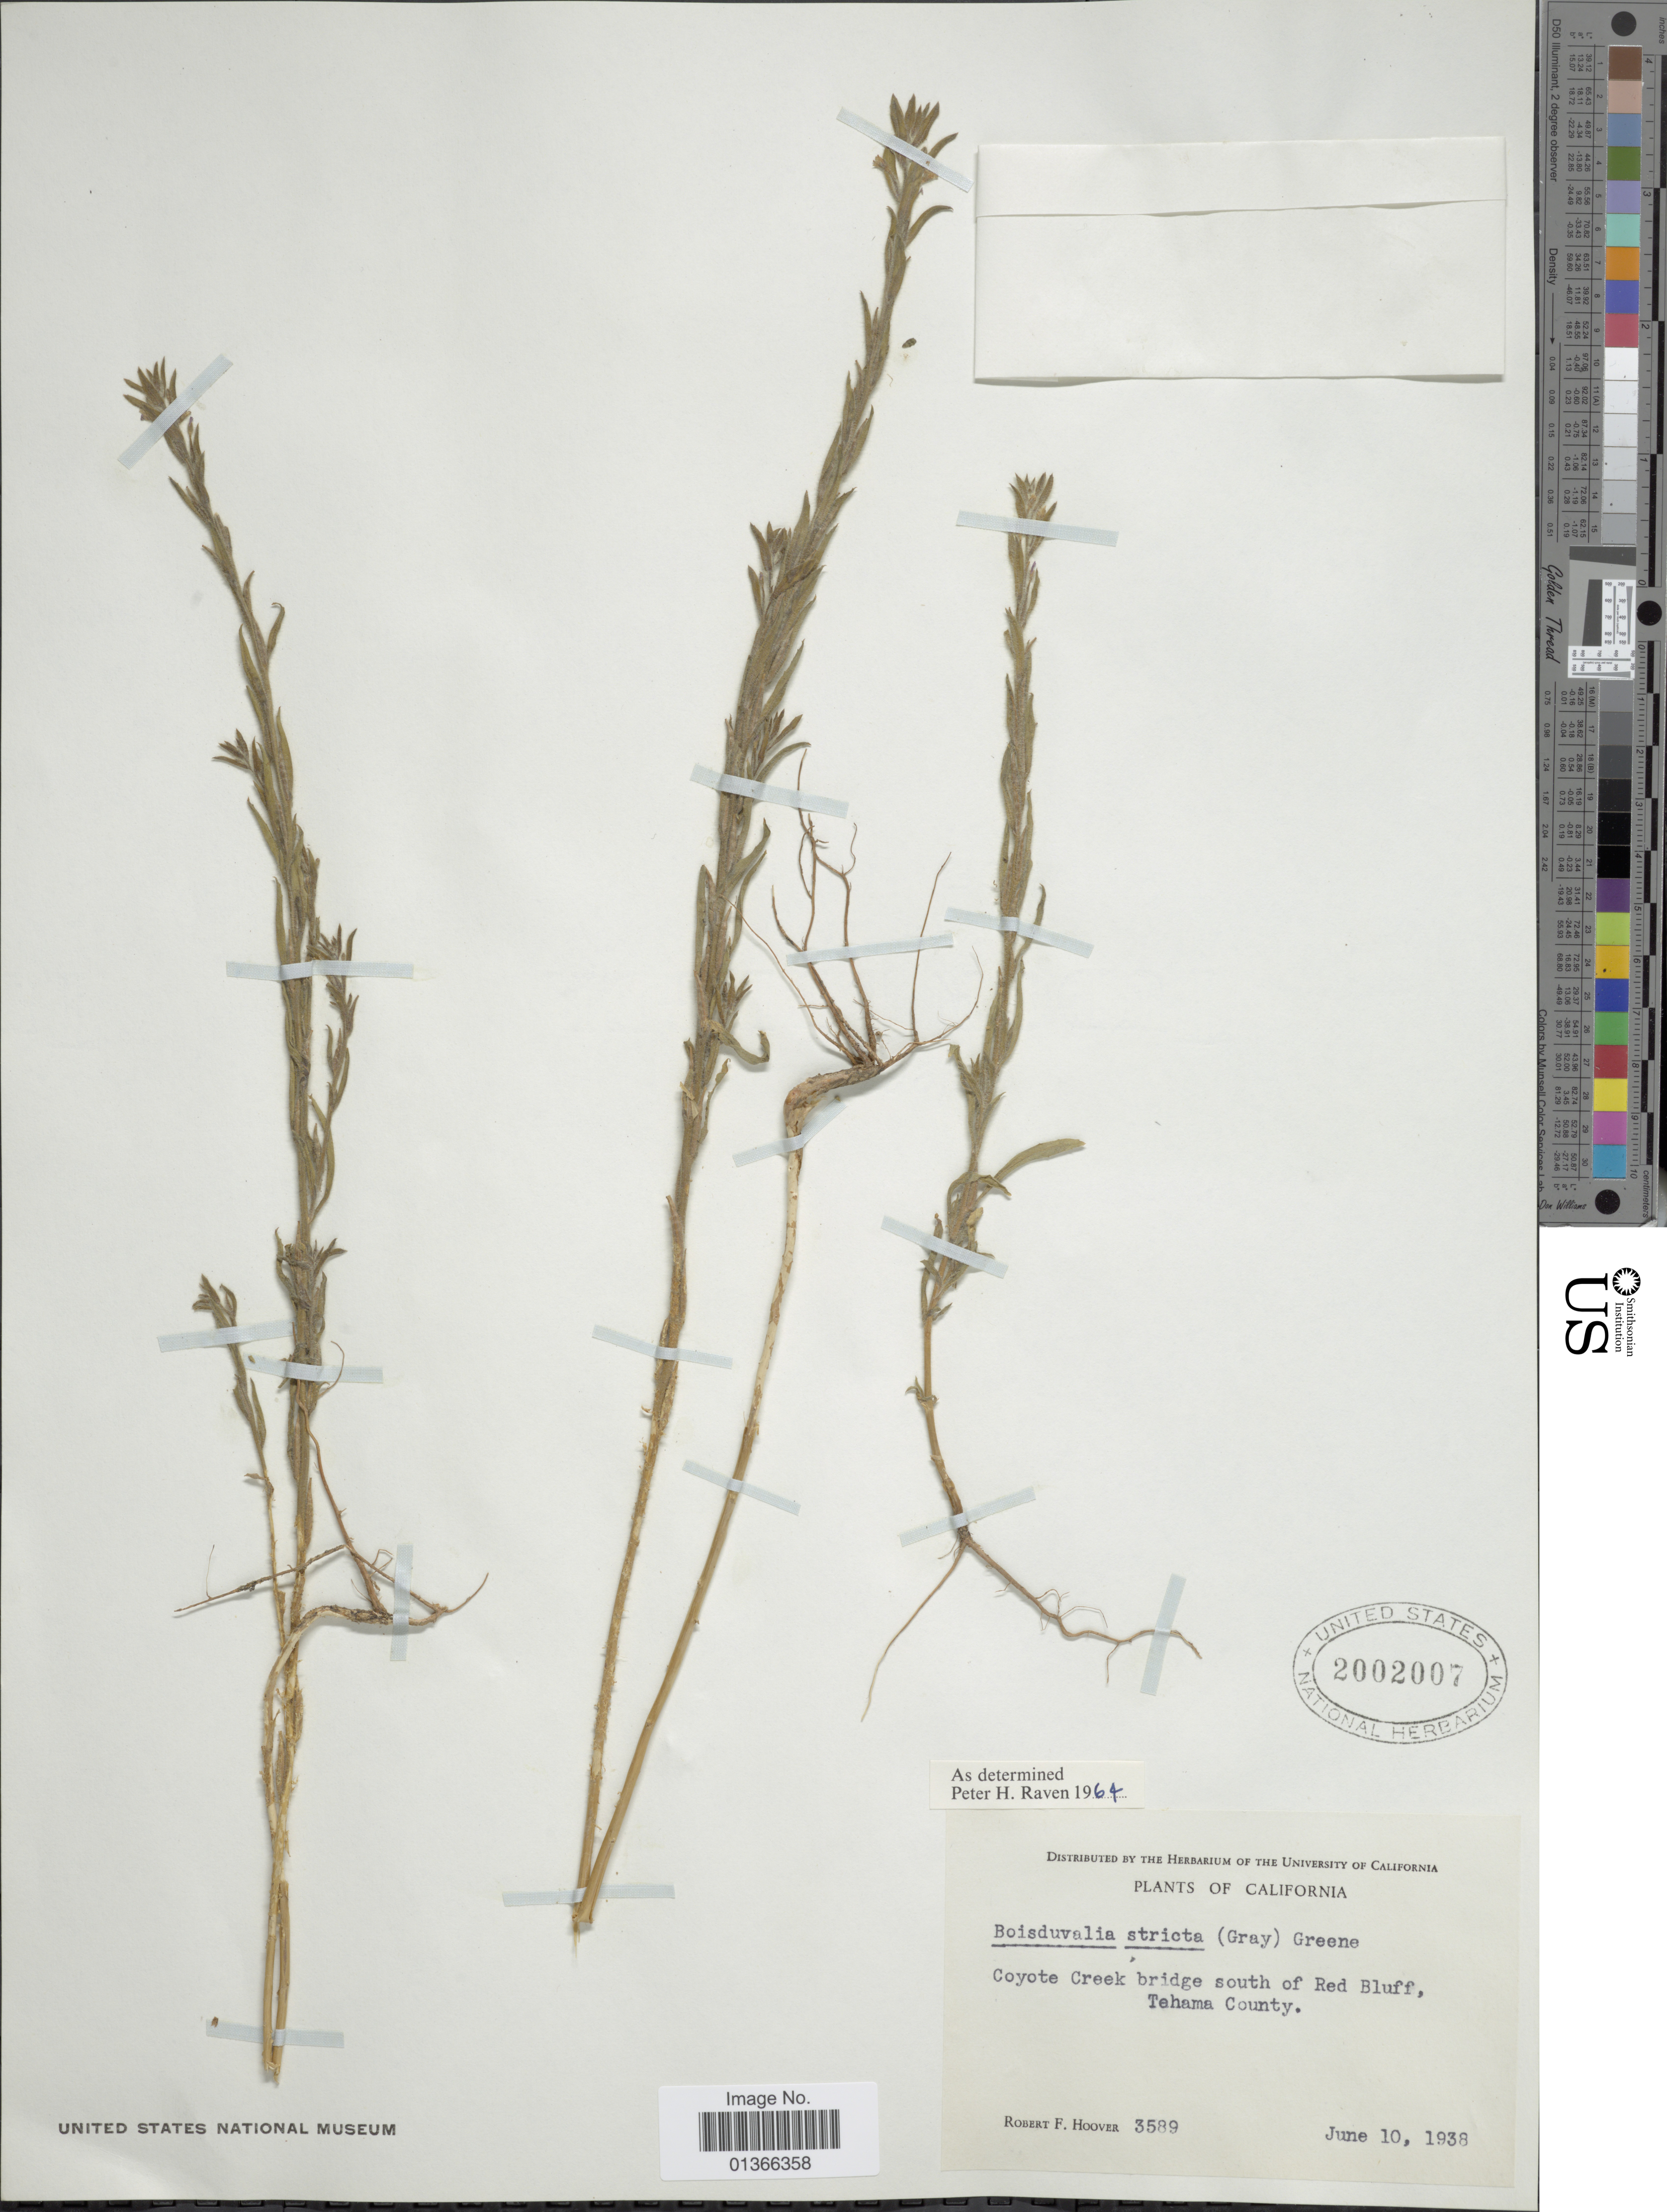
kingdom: Plantae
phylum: Tracheophyta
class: Magnoliopsida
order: Myrtales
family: Onagraceae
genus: Epilobium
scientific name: Epilobium torreyi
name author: (S. Watson) Hoch & P.H. Raven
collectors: R. F. Hoover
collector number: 3589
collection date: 1938-06-10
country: United States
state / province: California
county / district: Tehama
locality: Coyote Creek bridge south of Red Bluff, Tehama County.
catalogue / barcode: US 2002007